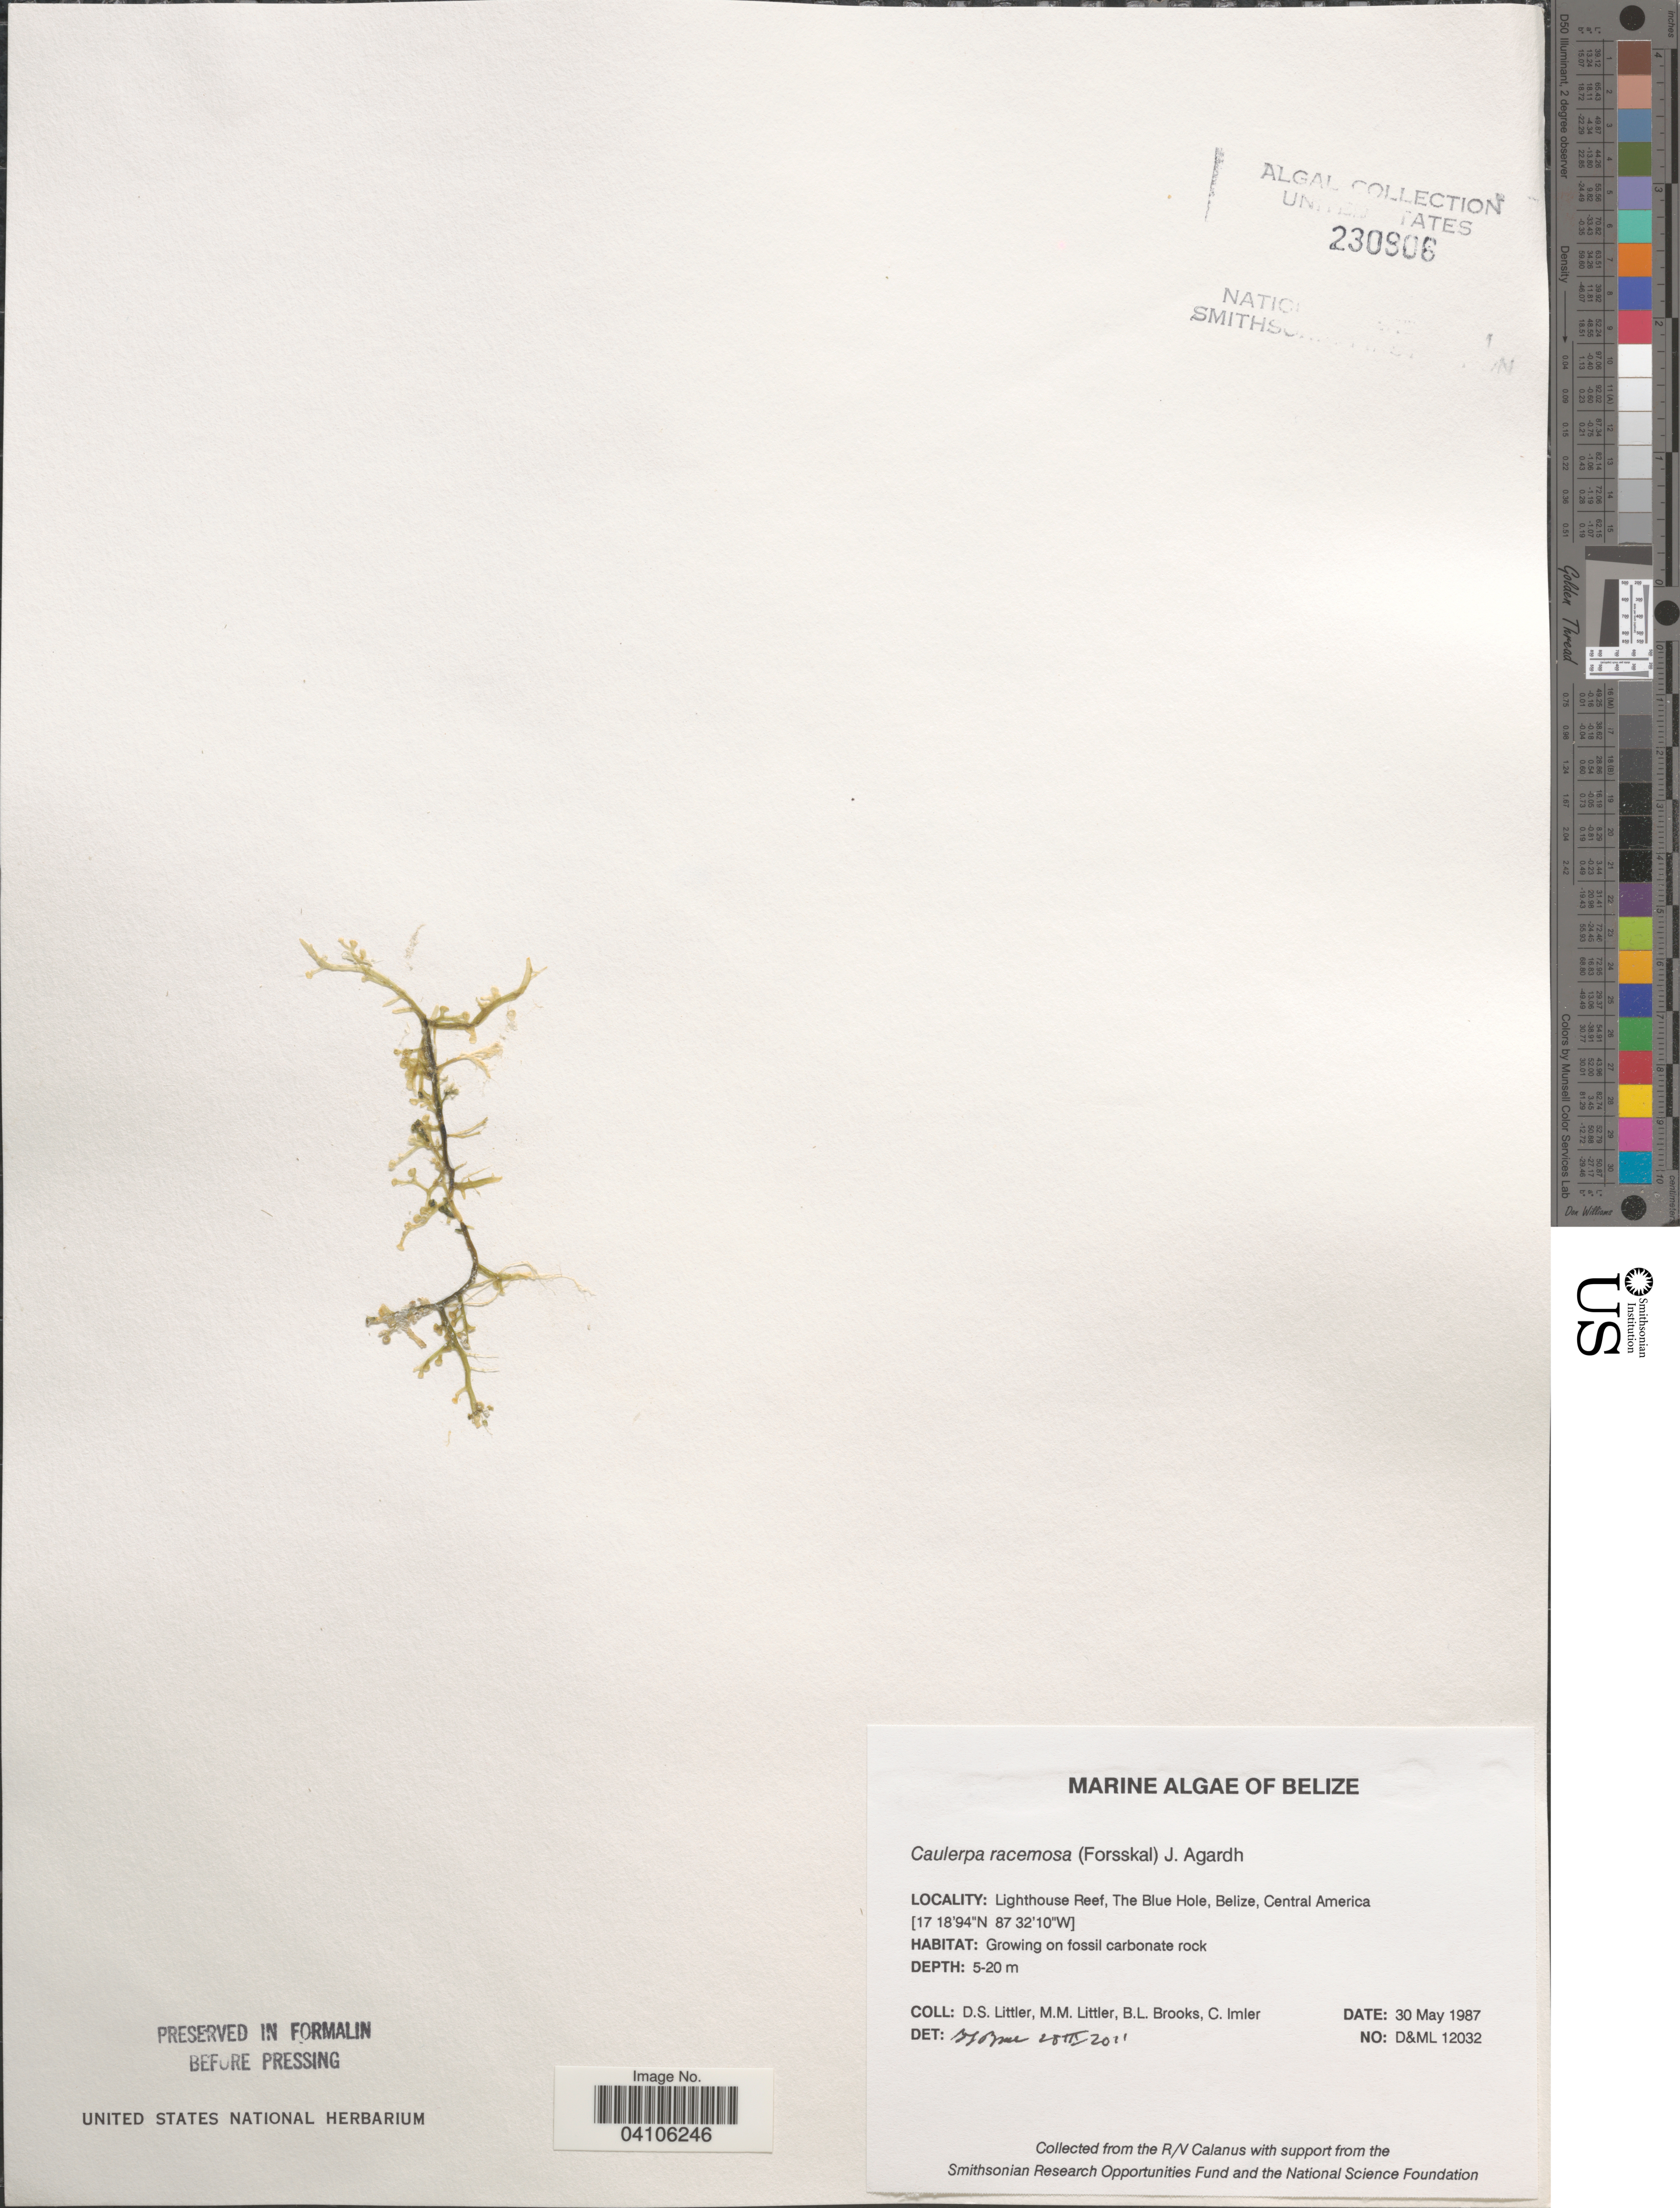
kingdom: Plantae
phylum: Chlorophyta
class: Ulvophyceae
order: Bryopsidales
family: Caulerpaceae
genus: Caulerpa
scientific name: Caulerpa racemosa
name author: (Forssk.) J. Agardh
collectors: D. S. Littler, B. Brooks & C. Imler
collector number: D&ML12032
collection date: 1987-05-30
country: Belize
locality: Lighthouse Reef, The Blue Hole.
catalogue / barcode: US 230906